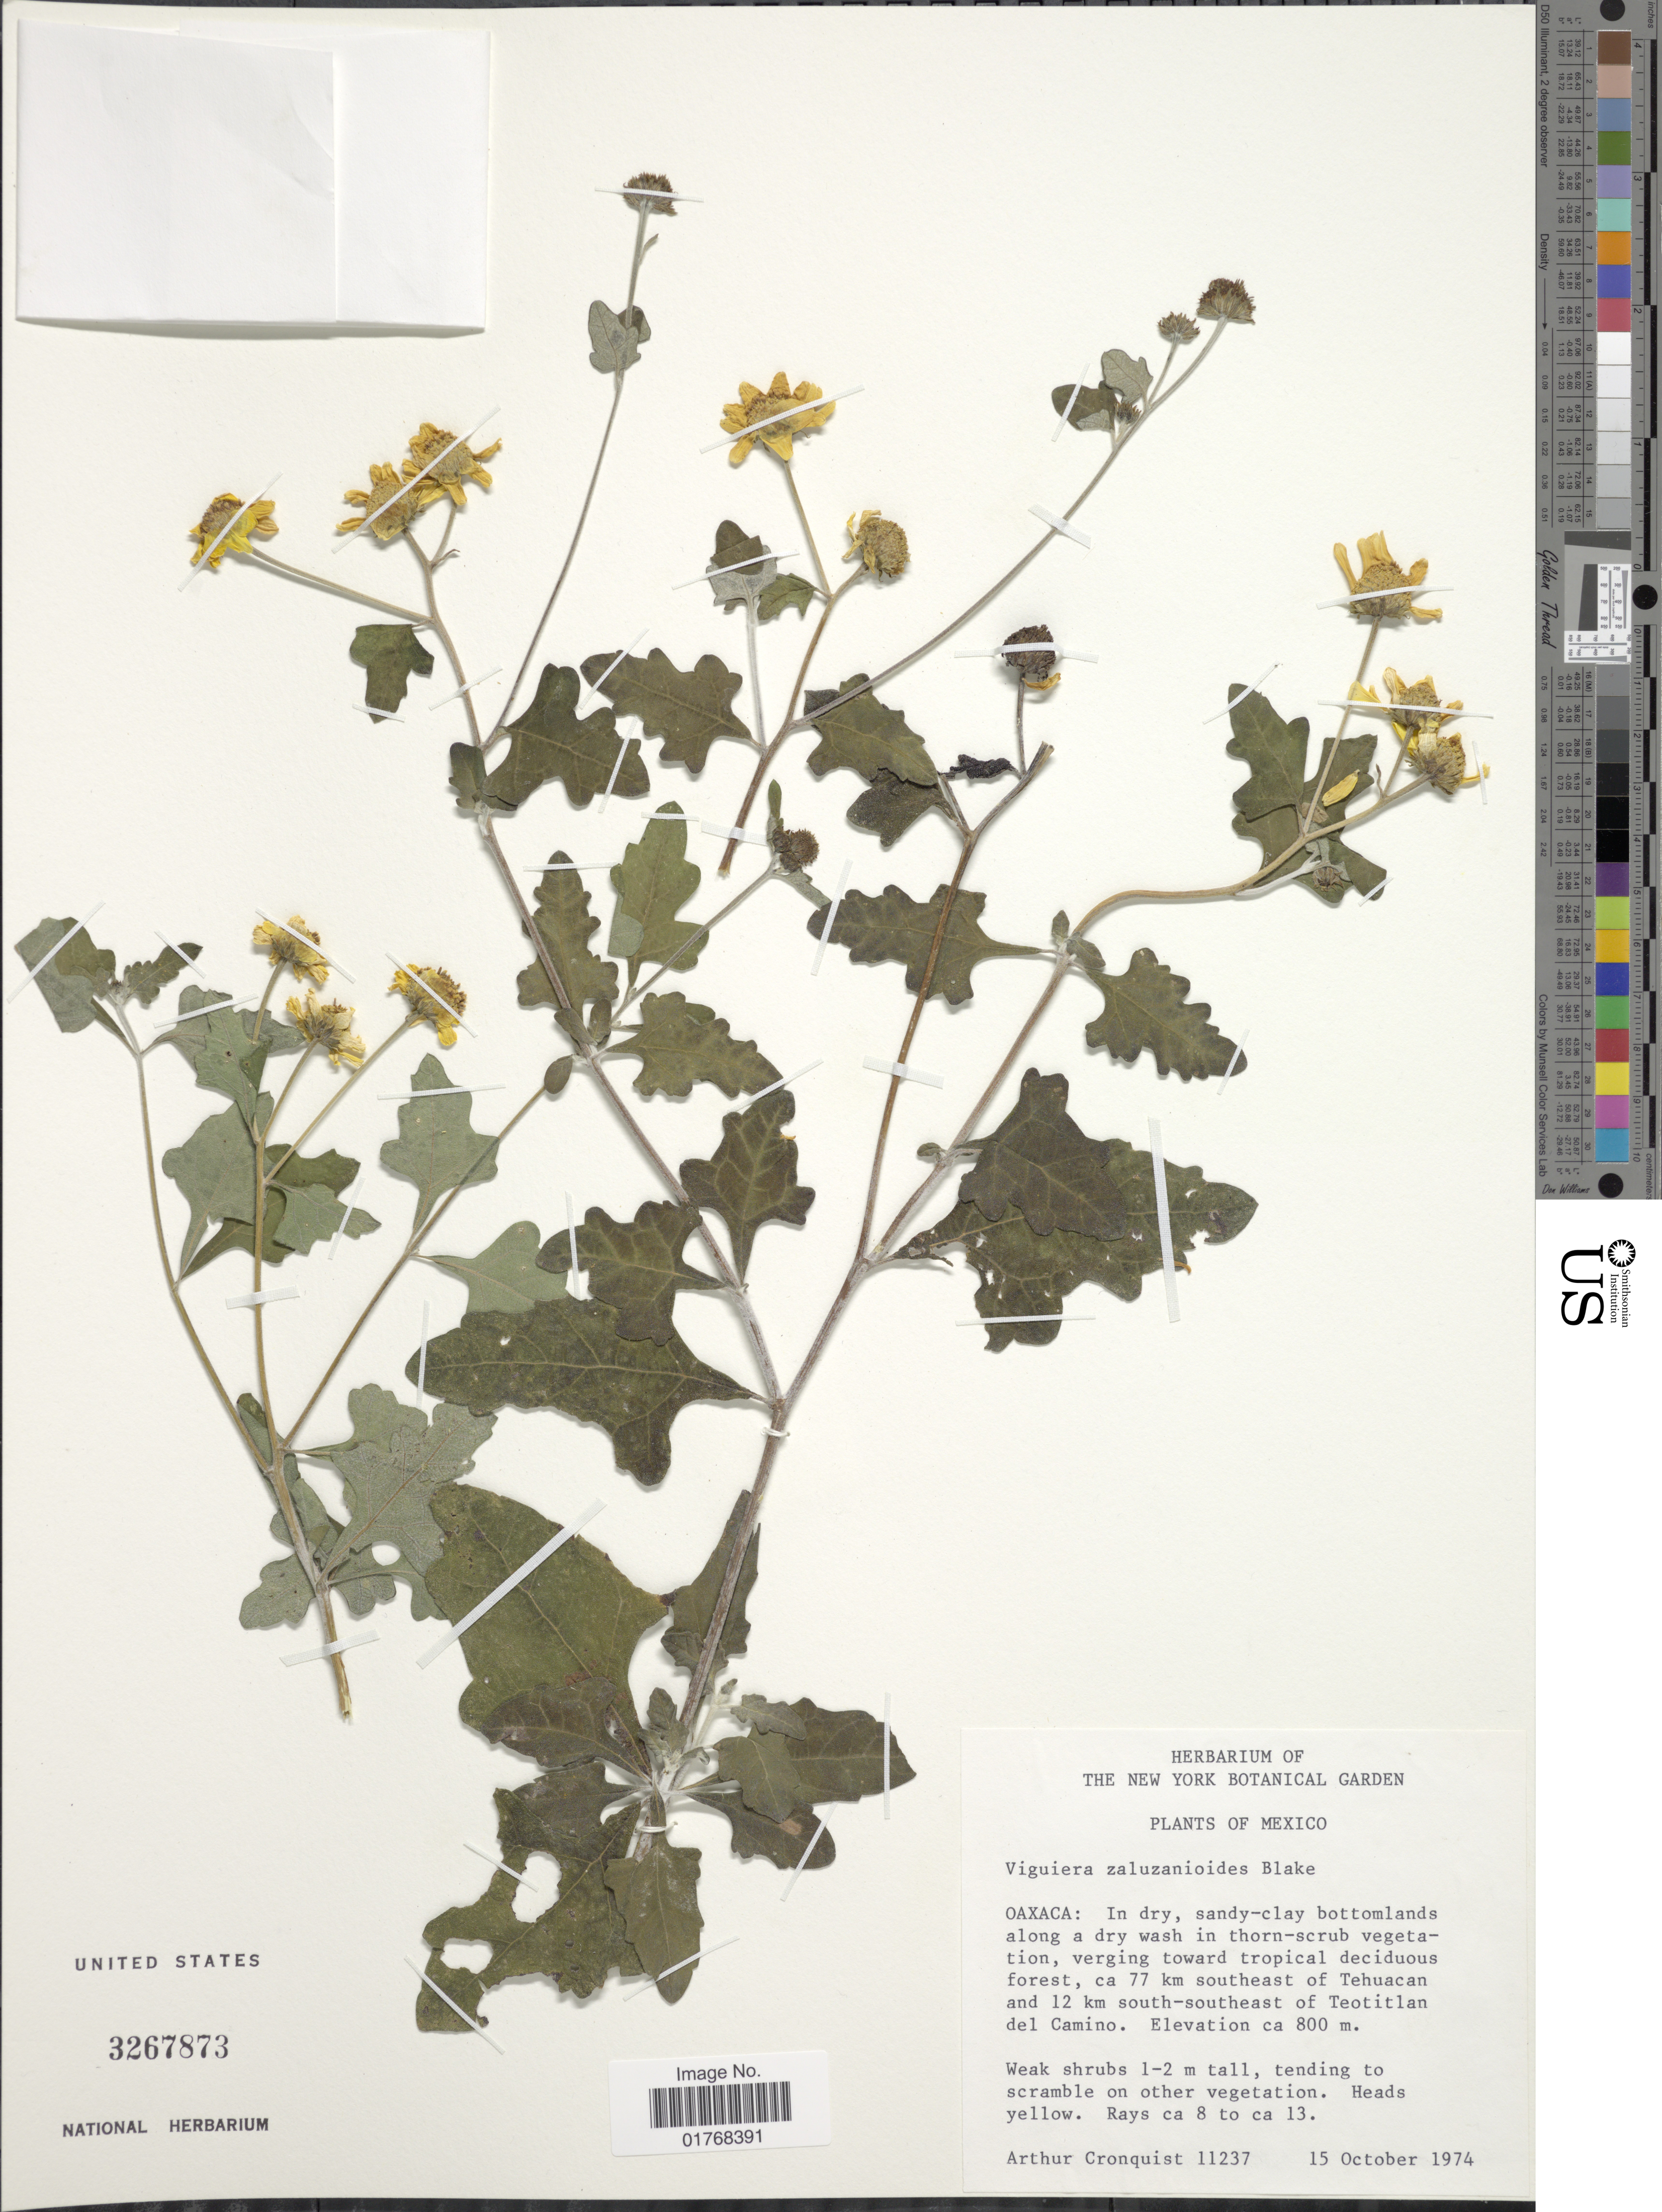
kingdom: Plantae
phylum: Tracheophyta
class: Magnoliopsida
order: Asterales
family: Asteraceae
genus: Viguiera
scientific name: Viguiera zalvzanioides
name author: Blake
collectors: A. J. Cronquist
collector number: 11237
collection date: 1974-10-15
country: Mexico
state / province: Oaxaca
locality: Ca. 77 km southeast of Tehuacan and 12 km south-southeast of Teotitlan del Camino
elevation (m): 800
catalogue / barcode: US 3267873